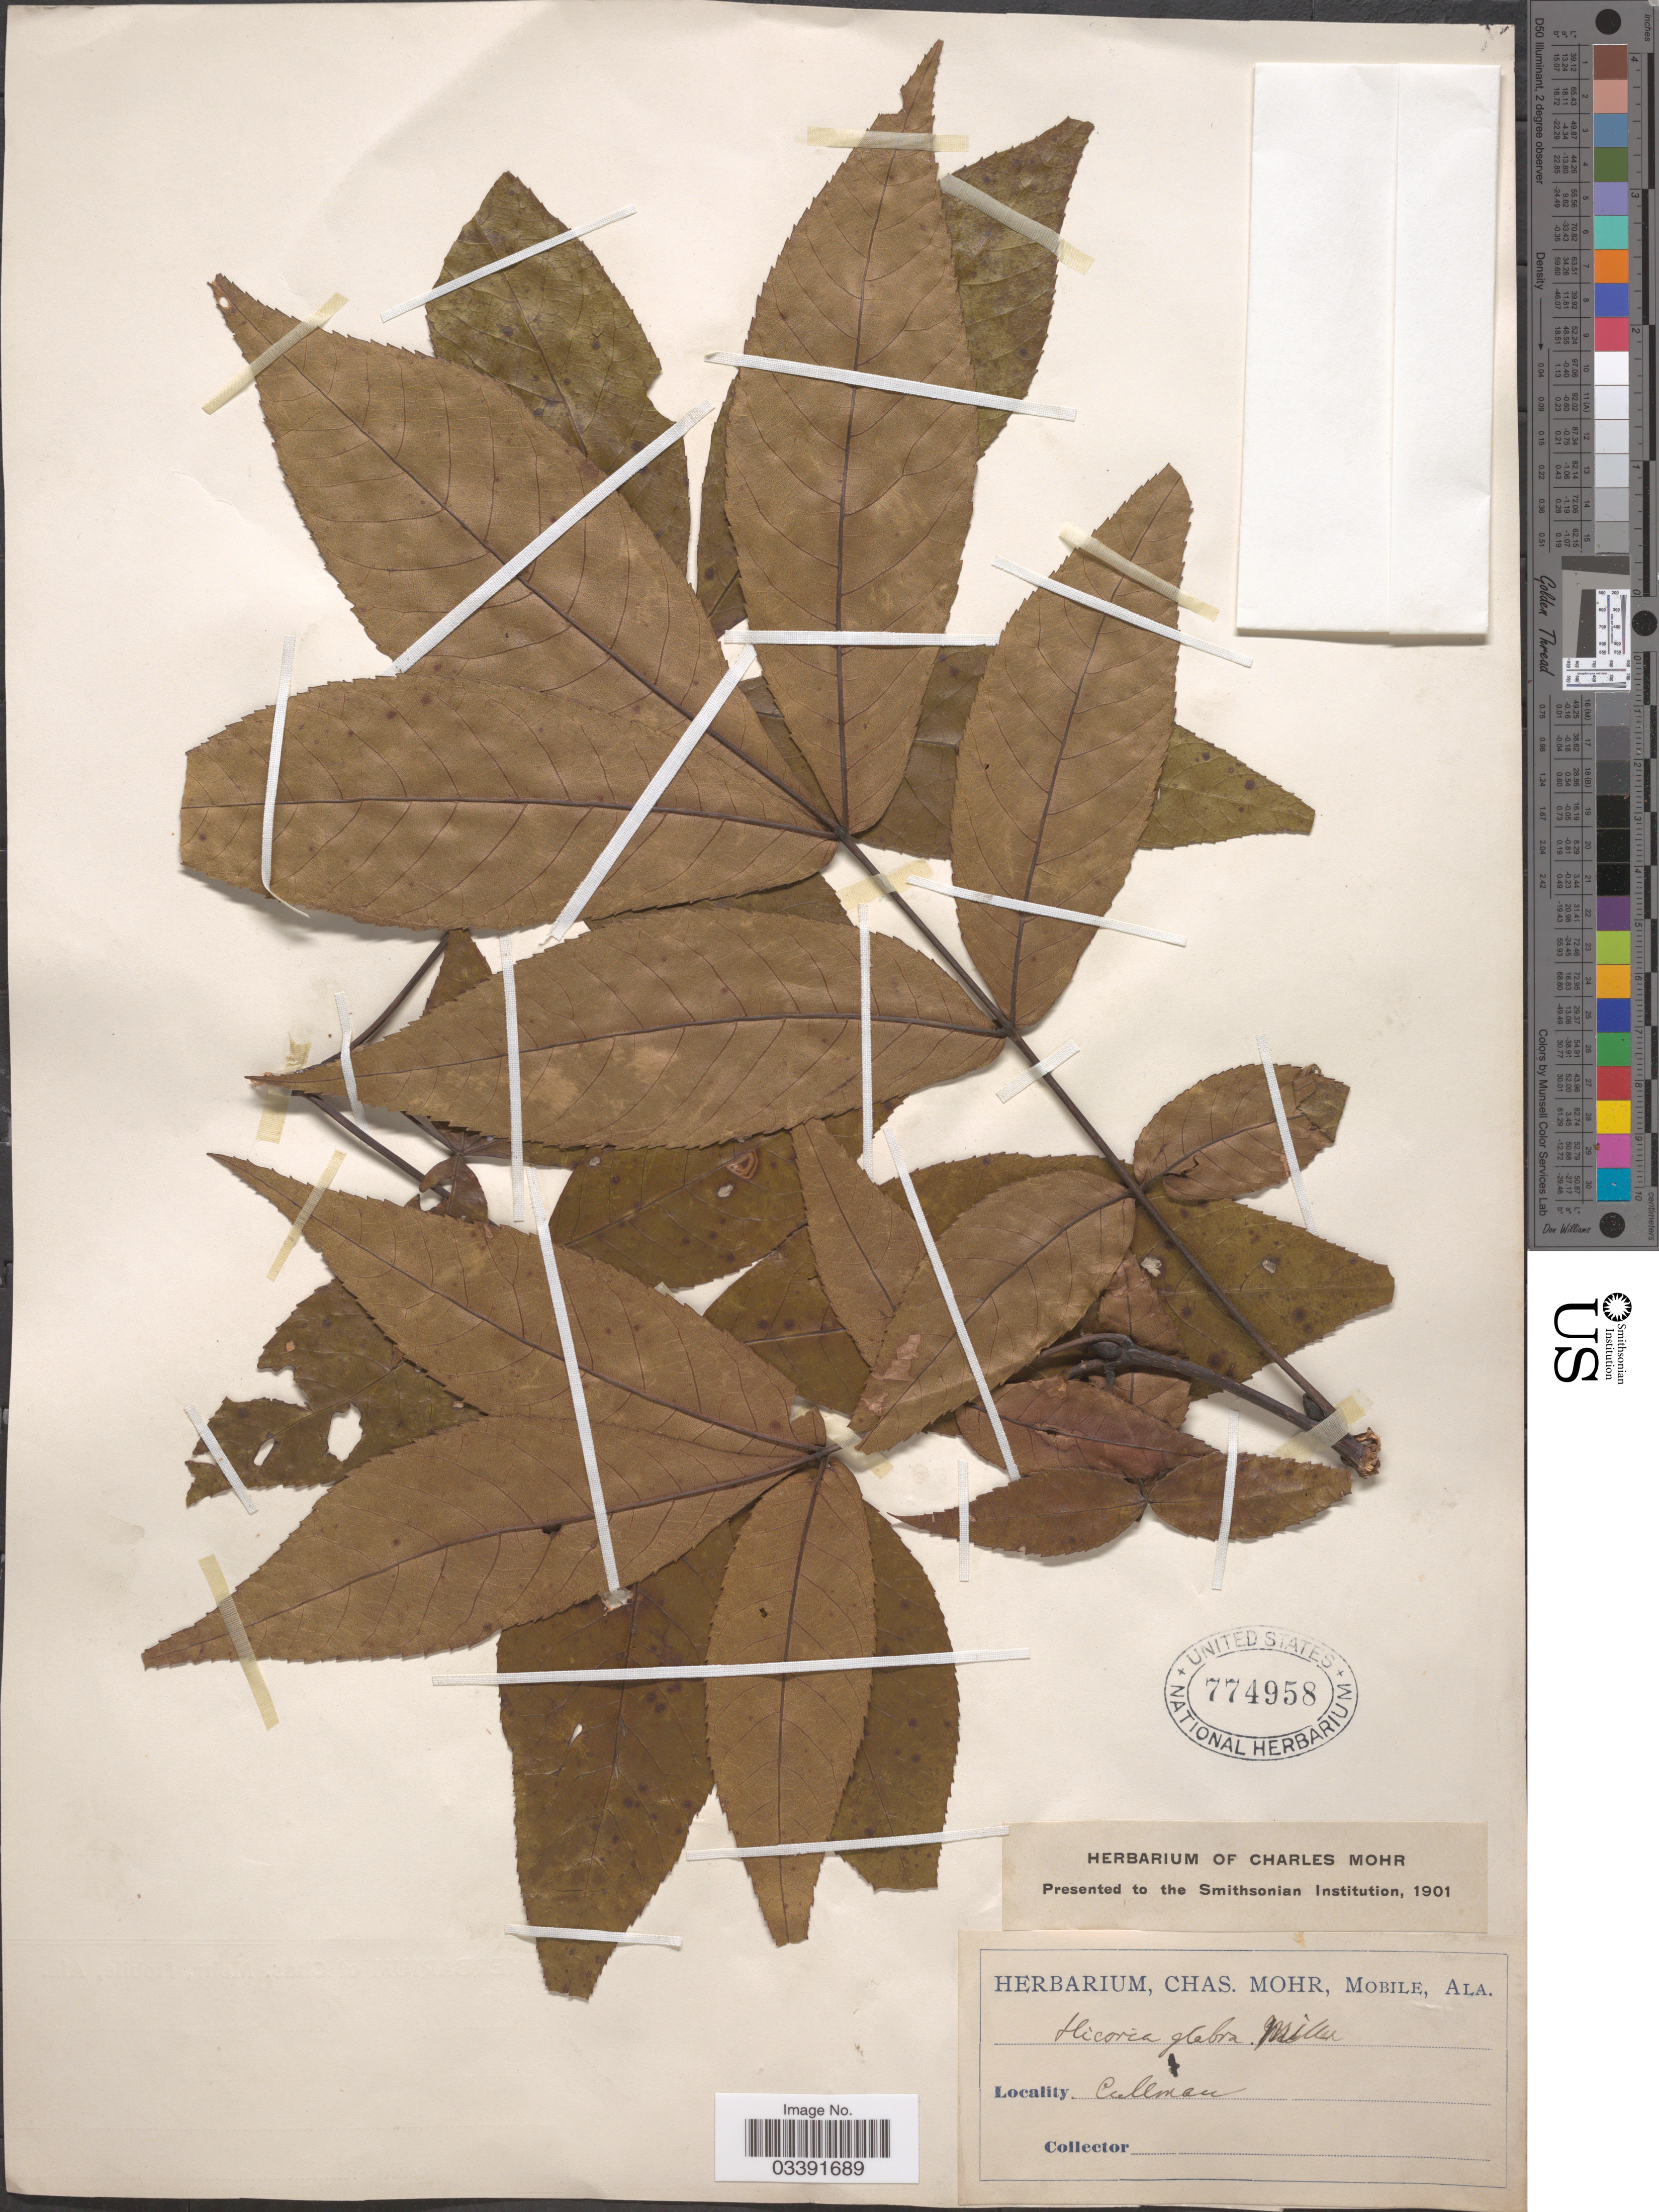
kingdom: Plantae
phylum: Tracheophyta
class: Magnoliopsida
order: Fagales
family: Juglandaceae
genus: Carya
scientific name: Carya glabra var. glabra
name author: (Mill.) Sweet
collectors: ex herb. Charles Mohr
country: United States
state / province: Alabama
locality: Mobile. Cullman.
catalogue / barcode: US 774958